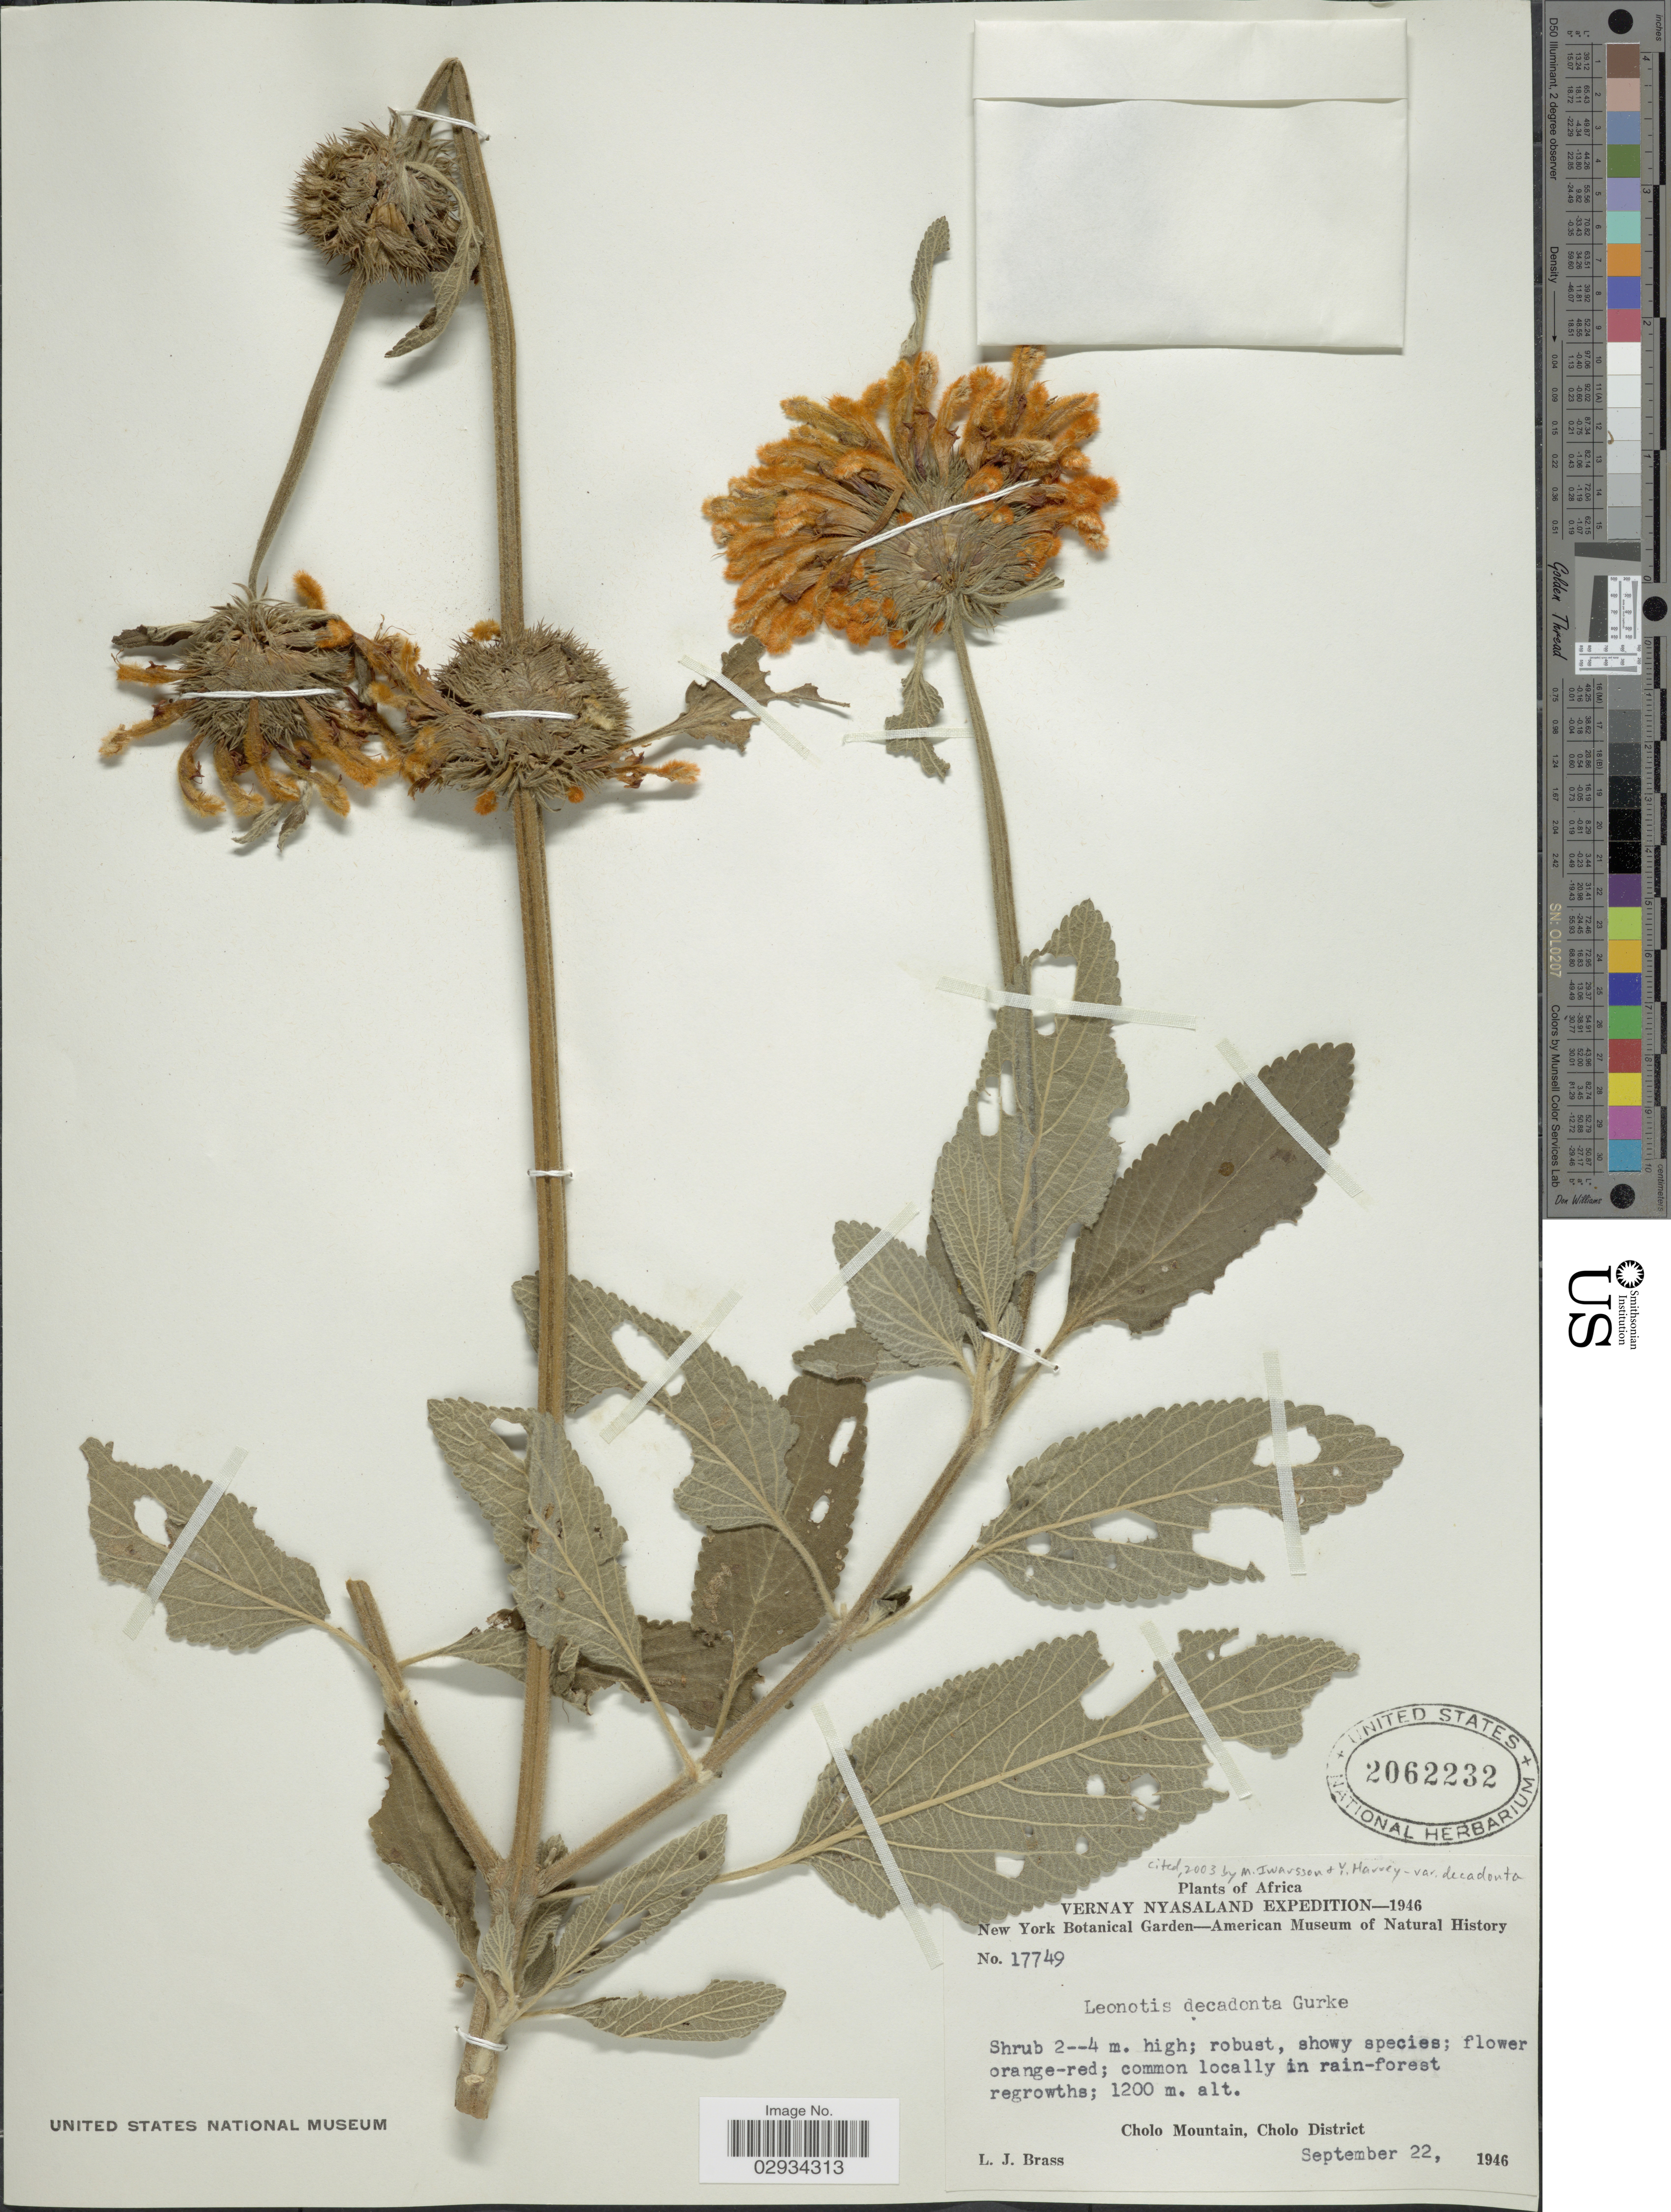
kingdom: Plantae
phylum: Tracheophyta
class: Magnoliopsida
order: Lamiales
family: Lamiaceae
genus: Leonotis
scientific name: Leonotis decadonta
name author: Gürke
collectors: L. J. Brass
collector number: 17749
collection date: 1946-09-22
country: Malawi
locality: Vernay Nyasaland. Cholo Mountain, Cholo District.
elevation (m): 1200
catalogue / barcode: US 2062232